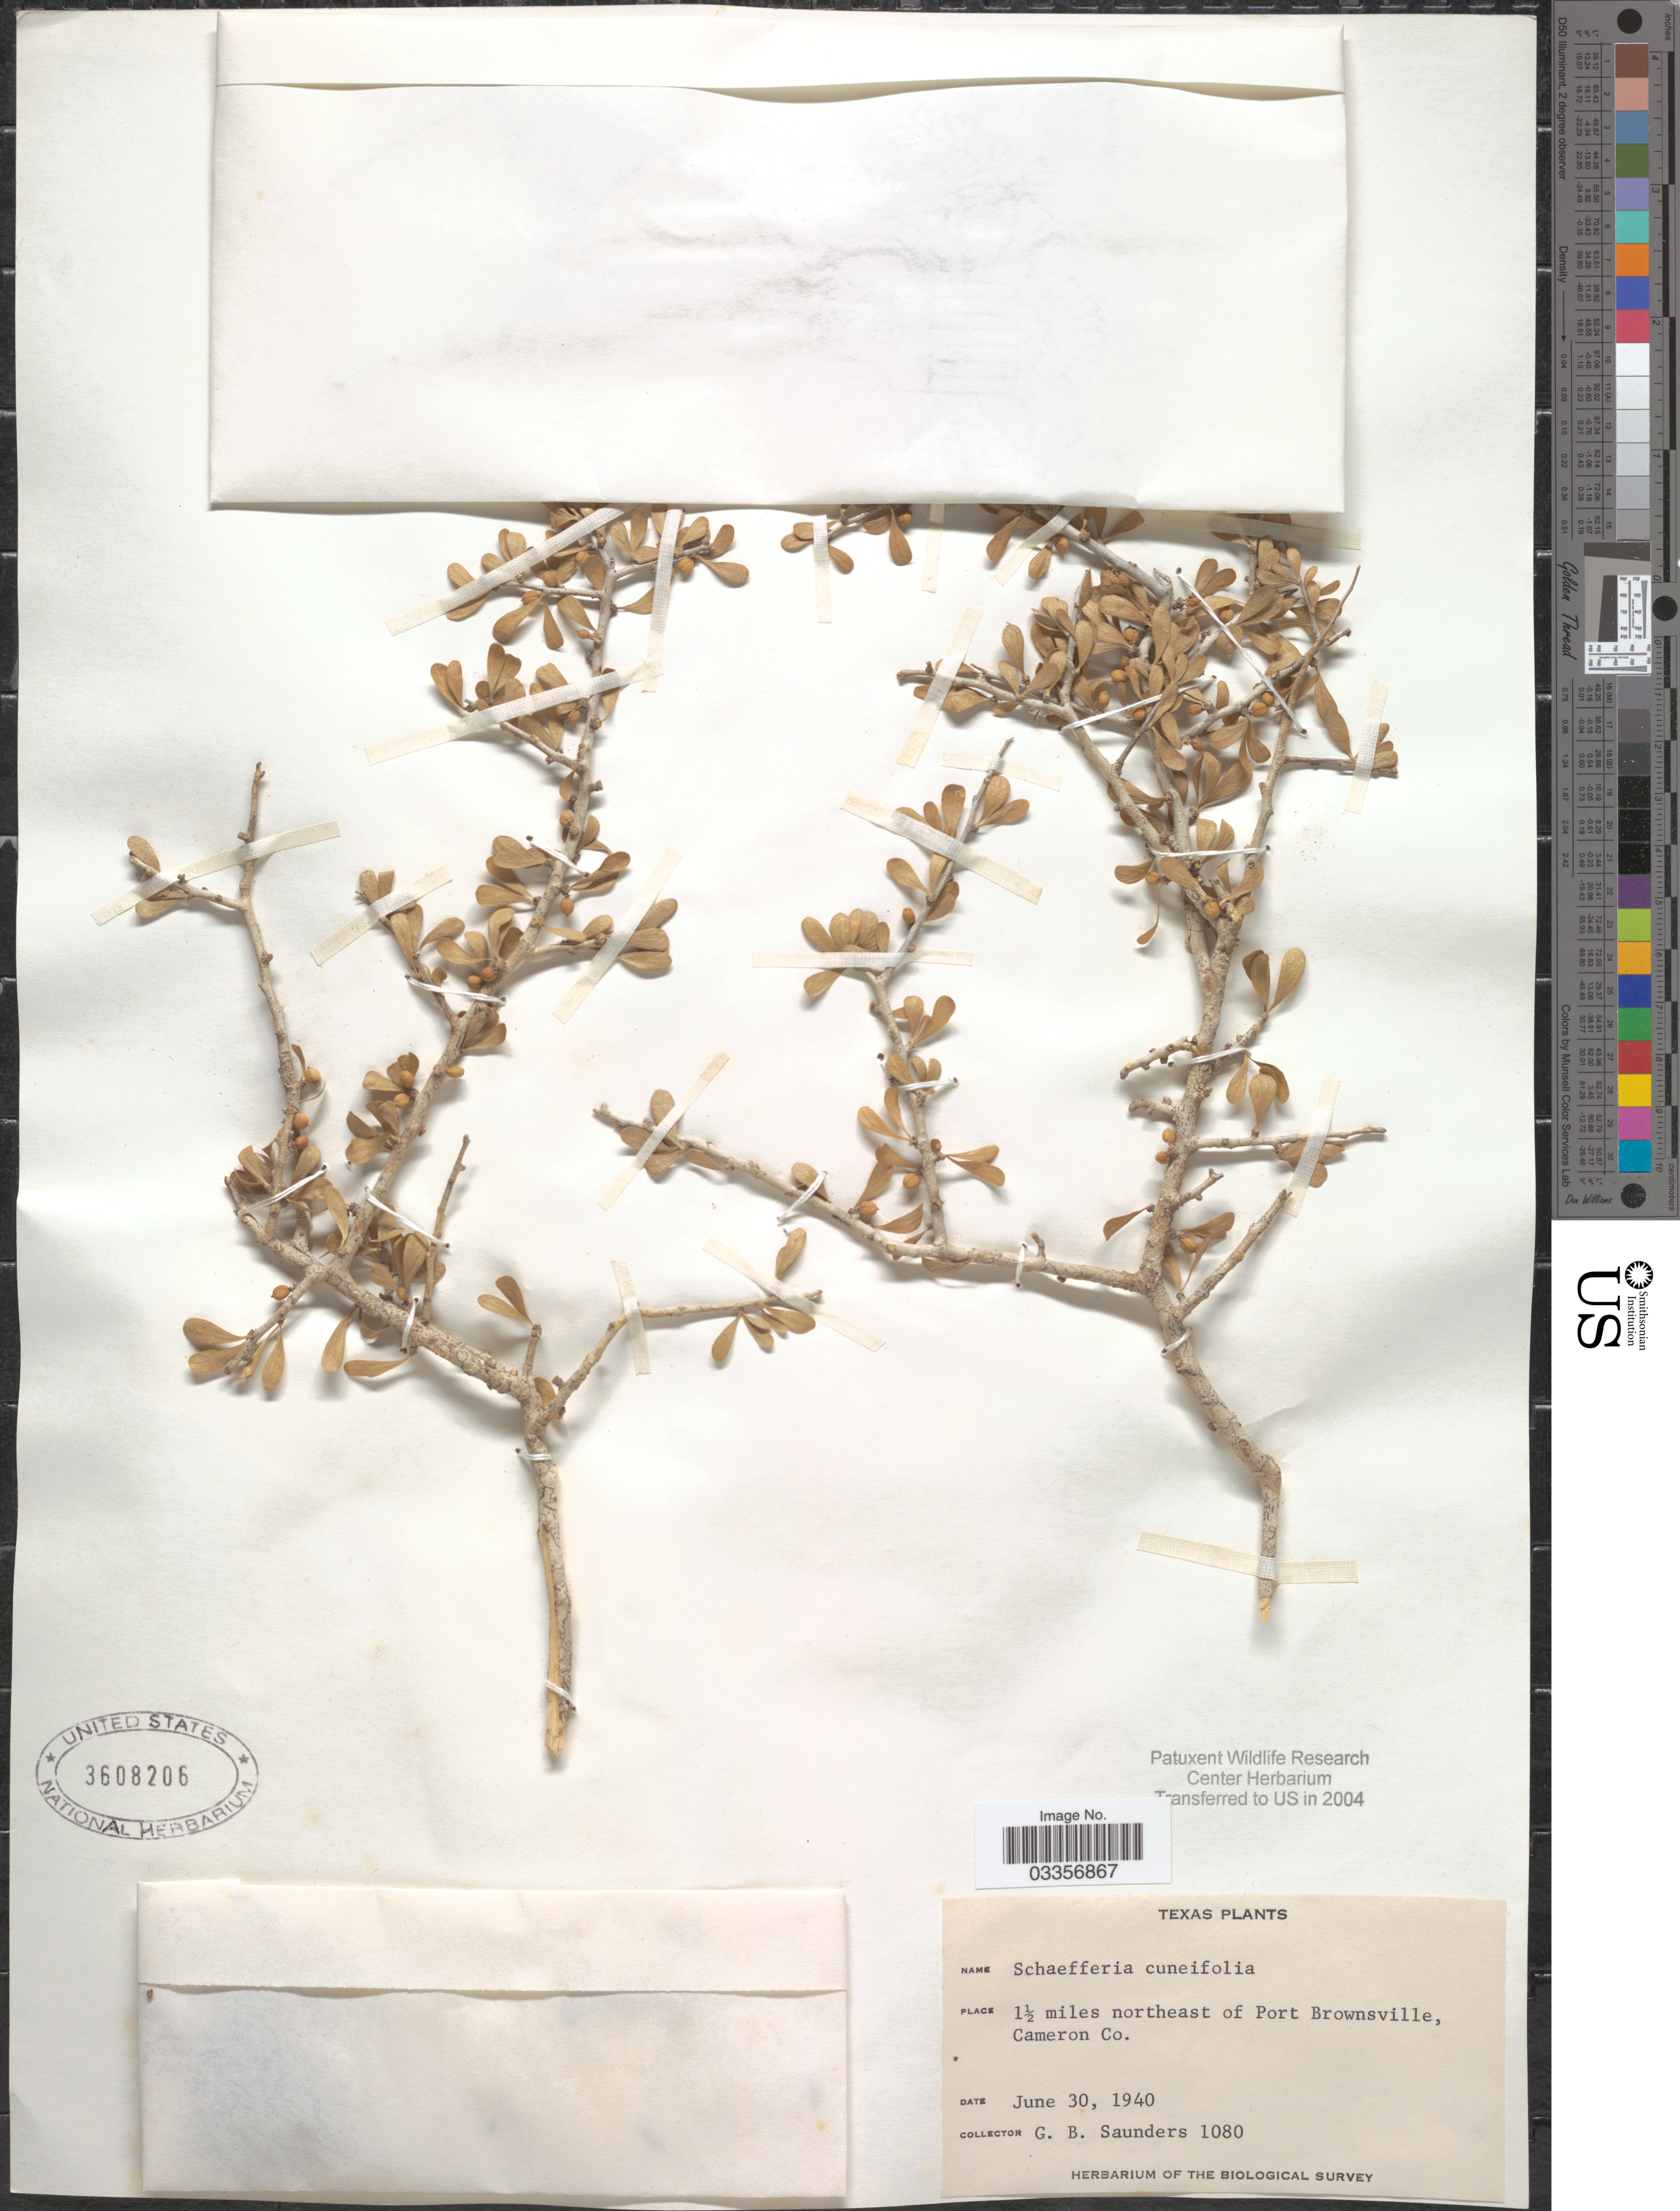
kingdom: Plantae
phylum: Tracheophyta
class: Magnoliopsida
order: Celastrales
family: Celastraceae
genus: Schaefferia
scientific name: Schaefferia cuneifolia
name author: A. Gray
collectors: G. B. Saunders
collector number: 1080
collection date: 1940-06-30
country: United States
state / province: Texas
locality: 1½ miles northeast of Port Brownsville, Cameron Co.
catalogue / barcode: US 3608206